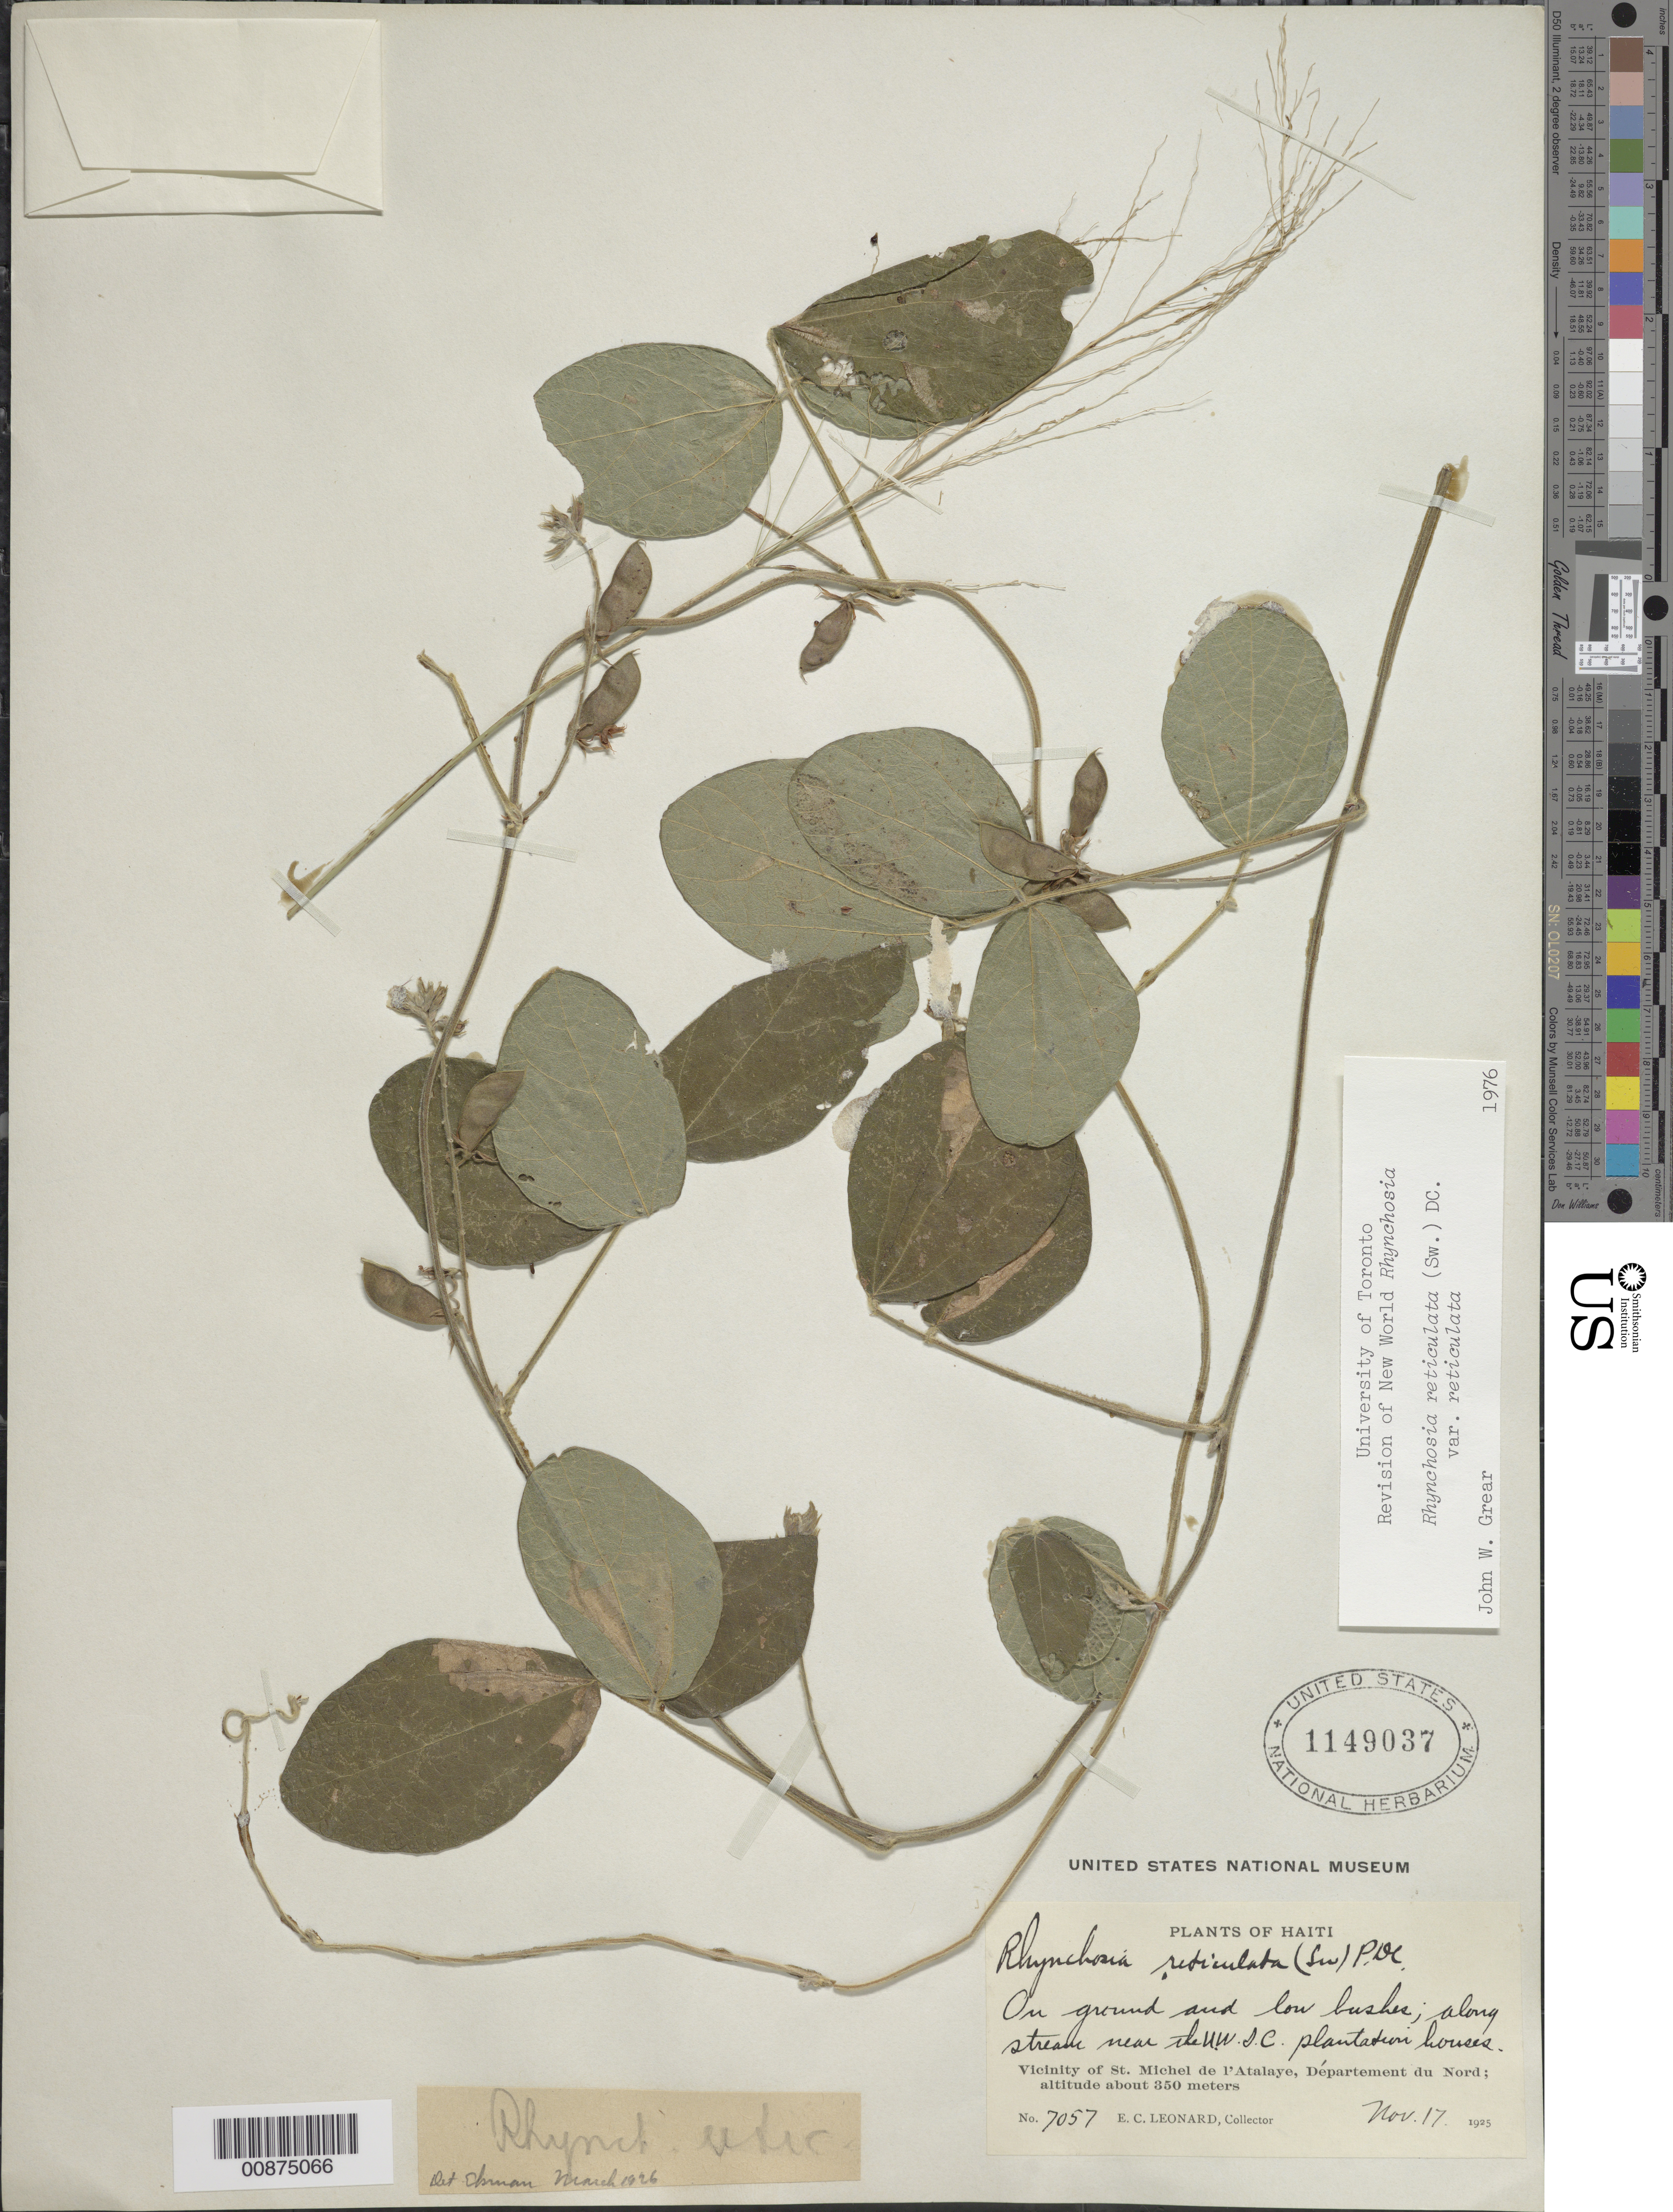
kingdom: Plantae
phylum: Tracheophyta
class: Magnoliopsida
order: Fabales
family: Fabaceae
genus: Rhynchosia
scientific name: Rhynchosia reticulata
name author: (Sw.) DC.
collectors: E. C. Leonard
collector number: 7057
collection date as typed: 17 Nov 1925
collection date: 1925-11-17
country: Haiti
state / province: Nord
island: Hispaniola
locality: Vicinity of St. Michel de l'Atalaye, along stream near the U. West Indies Co. Plantation houses.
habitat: On ground and low bushes, along stream.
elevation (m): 350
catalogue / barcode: US 1149037